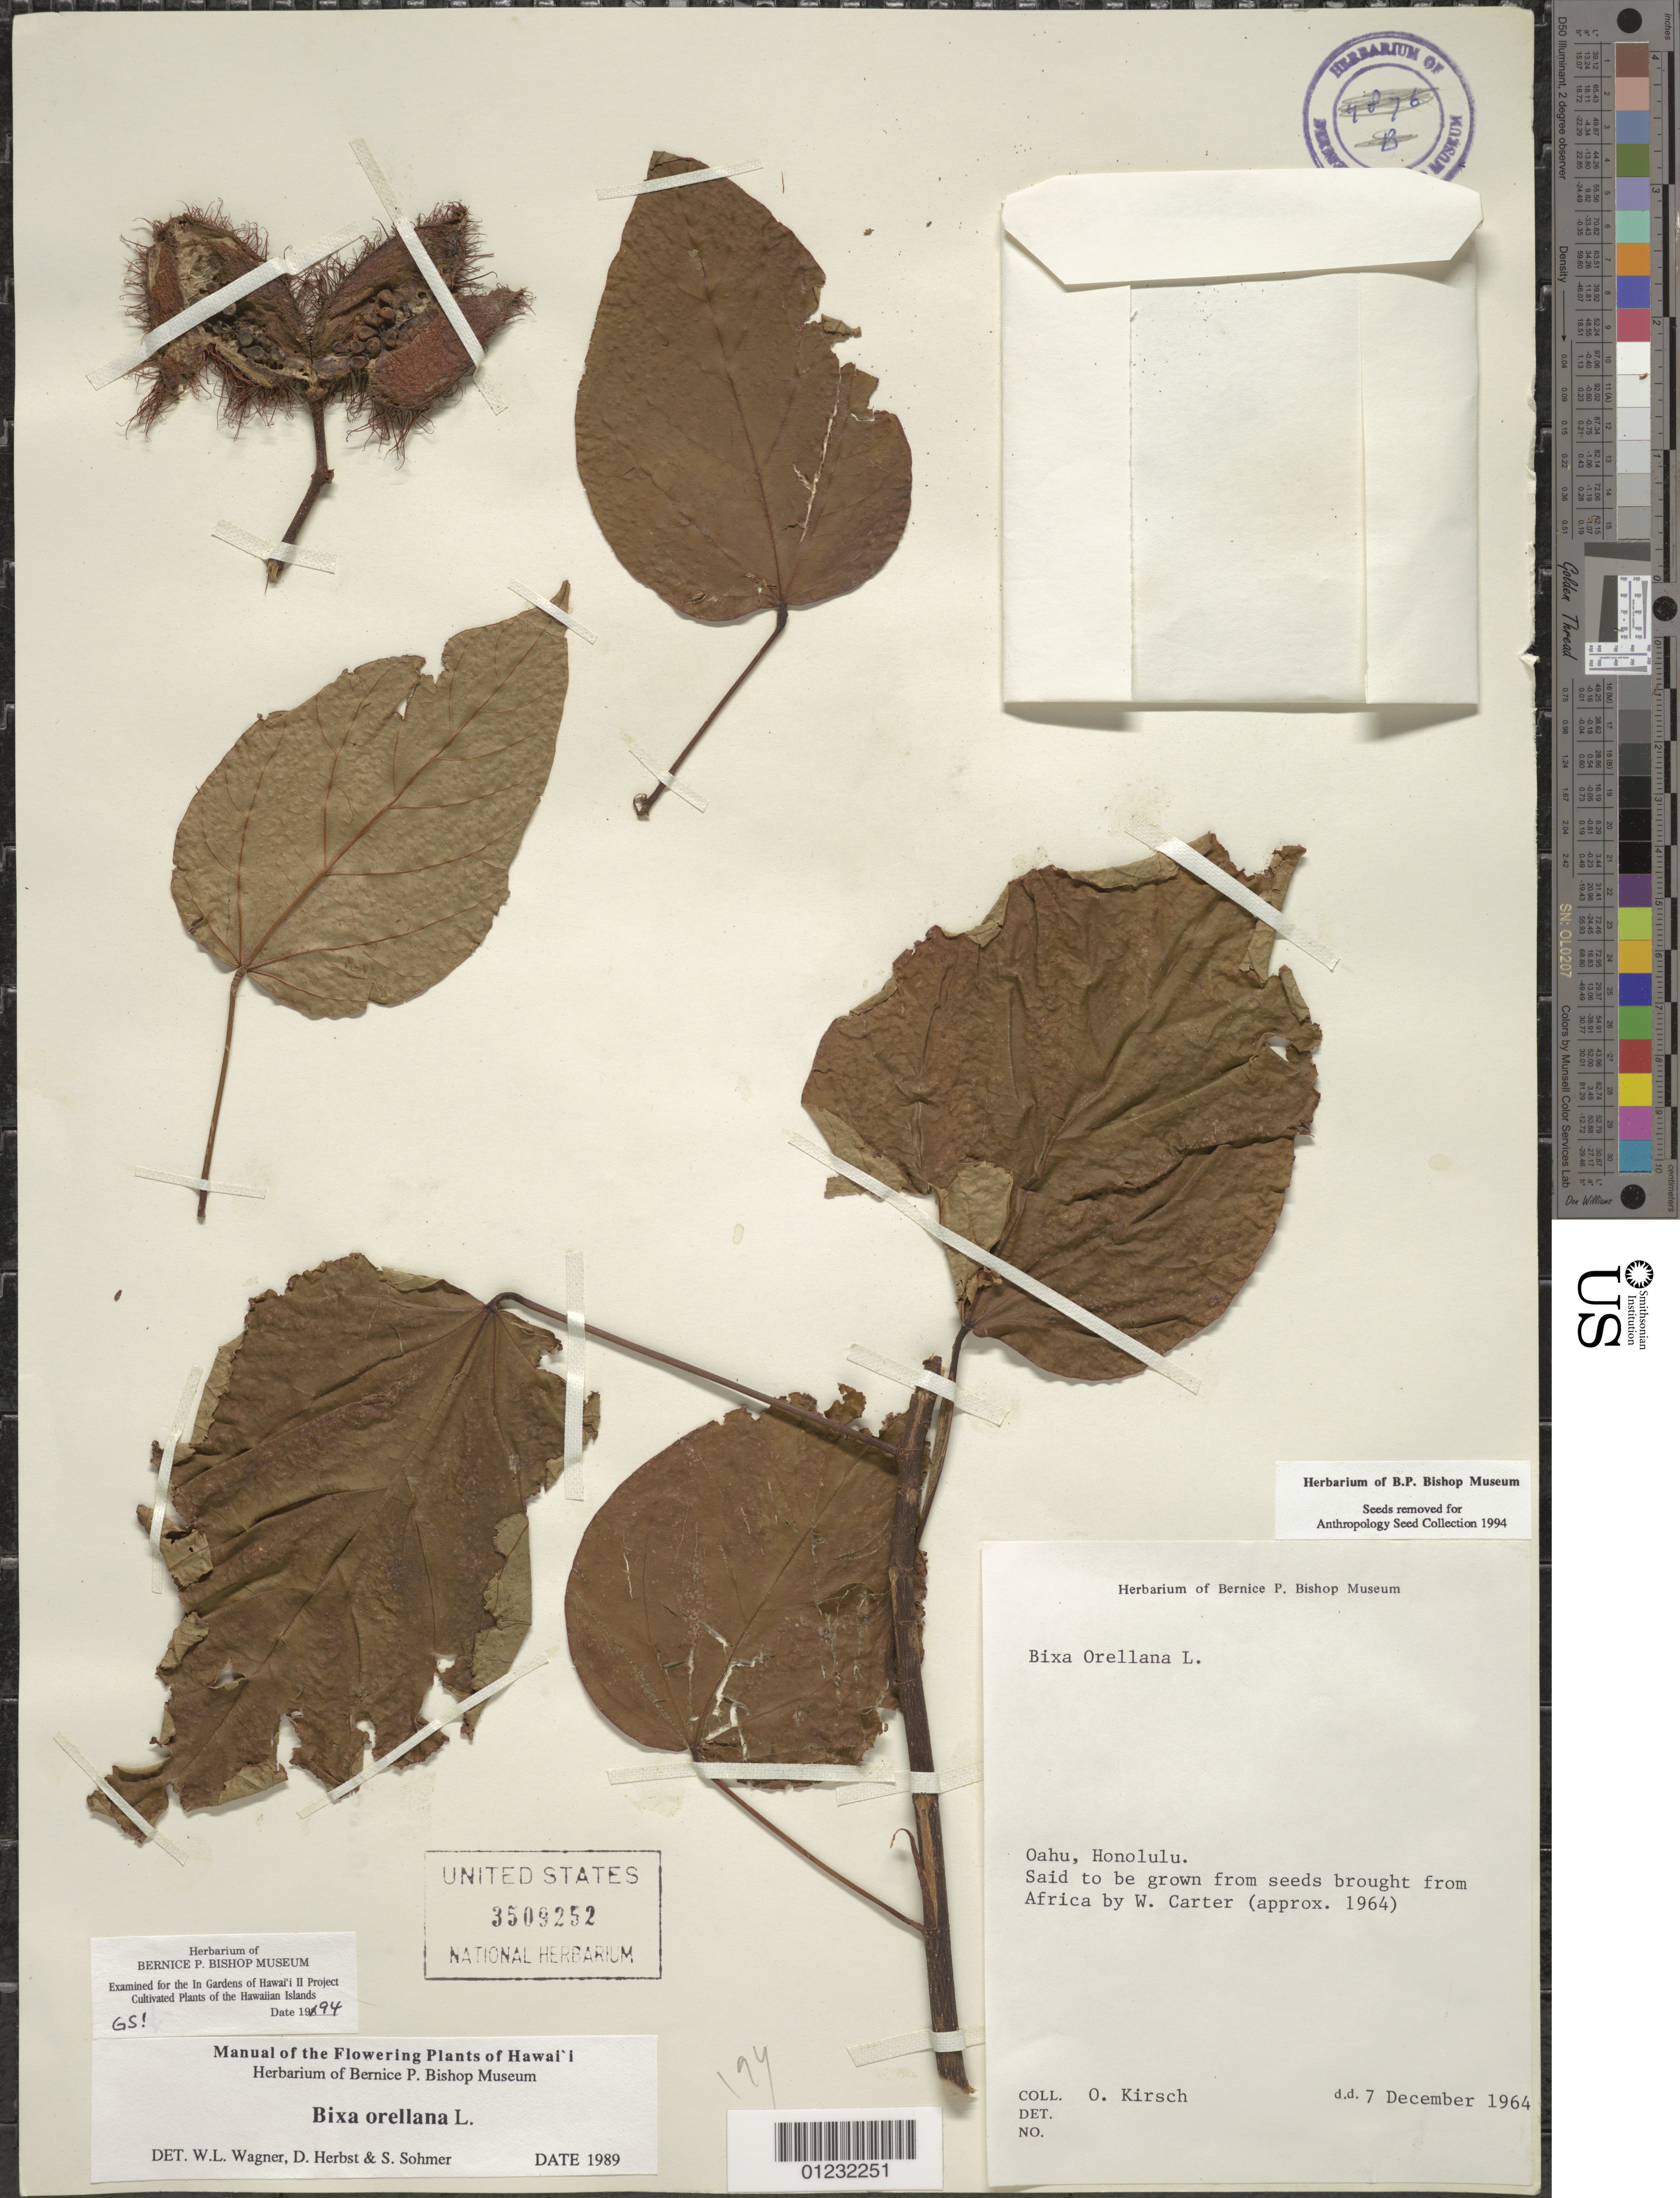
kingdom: Plantae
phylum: Tracheophyta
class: Magnoliopsida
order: Malvales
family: Bixaceae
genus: Bixa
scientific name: Bixa orellana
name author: L.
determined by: Wagner, W. L.; Herbst, D. R.; Sohmer, S. H.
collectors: O. Kirsch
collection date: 1964-12-07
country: United States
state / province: Hawaii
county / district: Honolulu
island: Oahu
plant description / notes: Grown from seeds brought from Africa by W. Carter.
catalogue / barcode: US 3509252